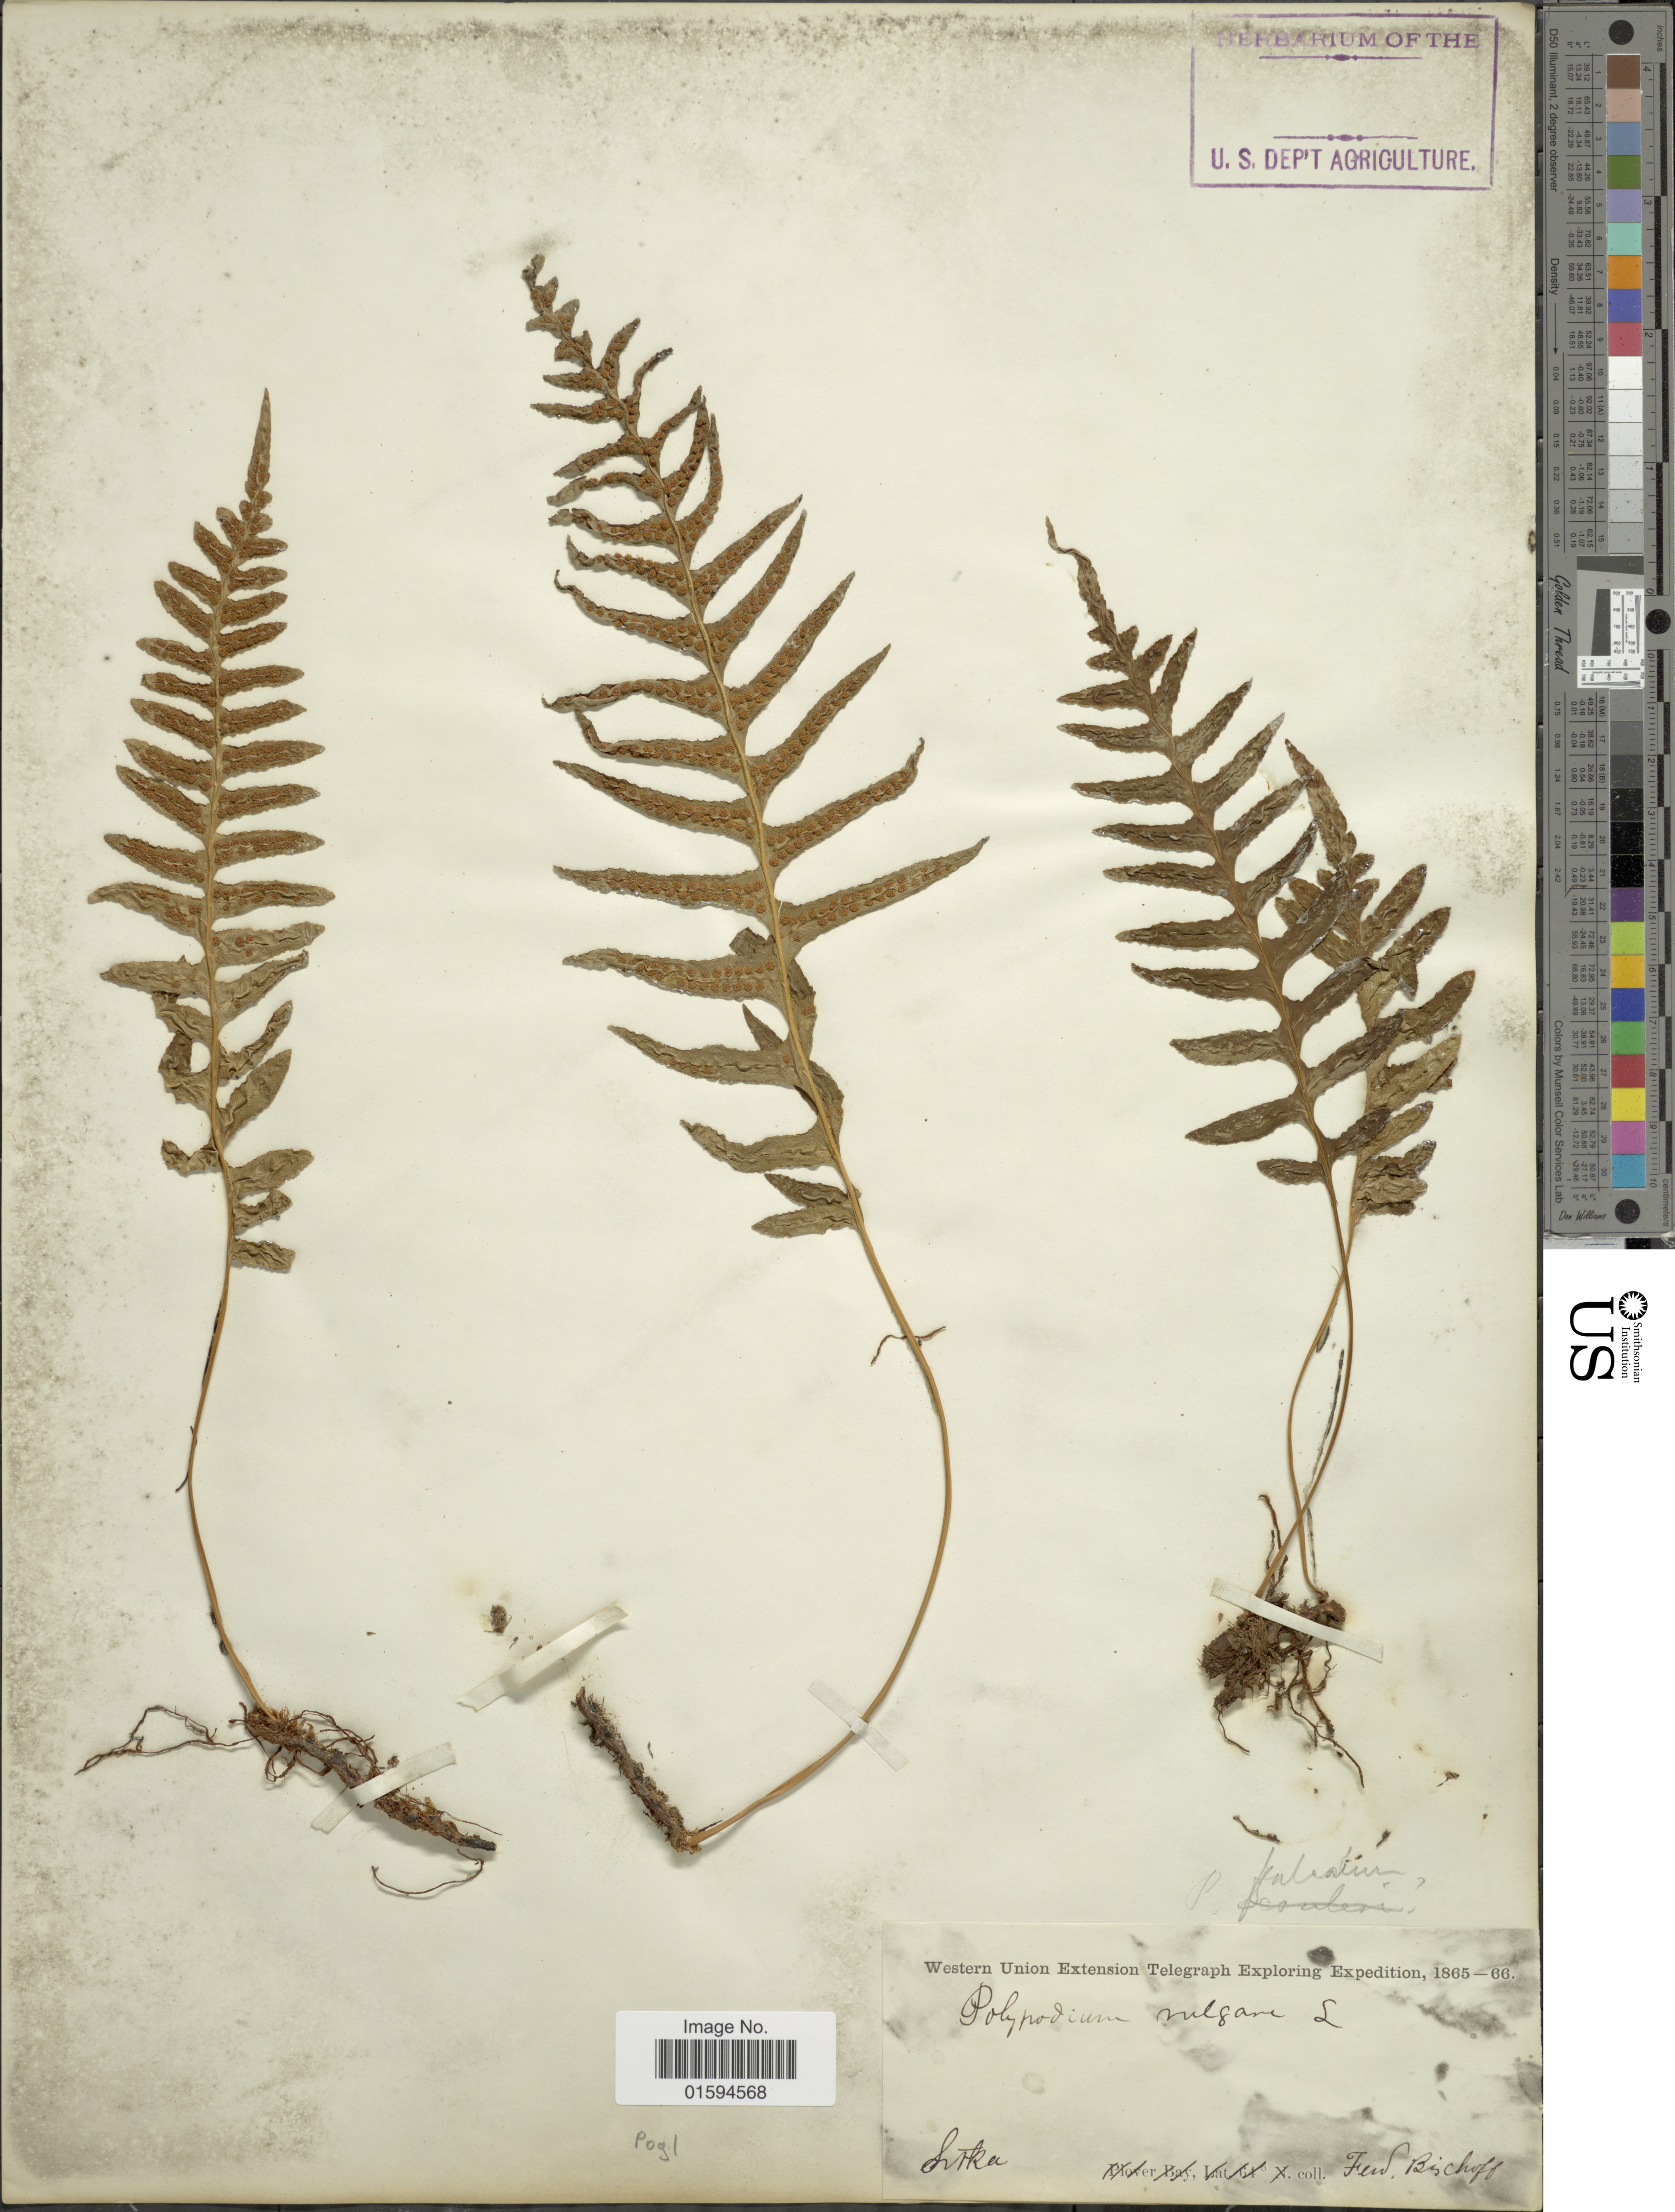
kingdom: Plantae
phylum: Tracheophyta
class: Polypodiopsida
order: Polypodiales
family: Polypodiaceae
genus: Polypodium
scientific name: Polypodium glycyrrhiza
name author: D.C. Eaton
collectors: F. Bischoff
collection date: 1865/1866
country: United States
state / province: Alaska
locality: Sitka.,